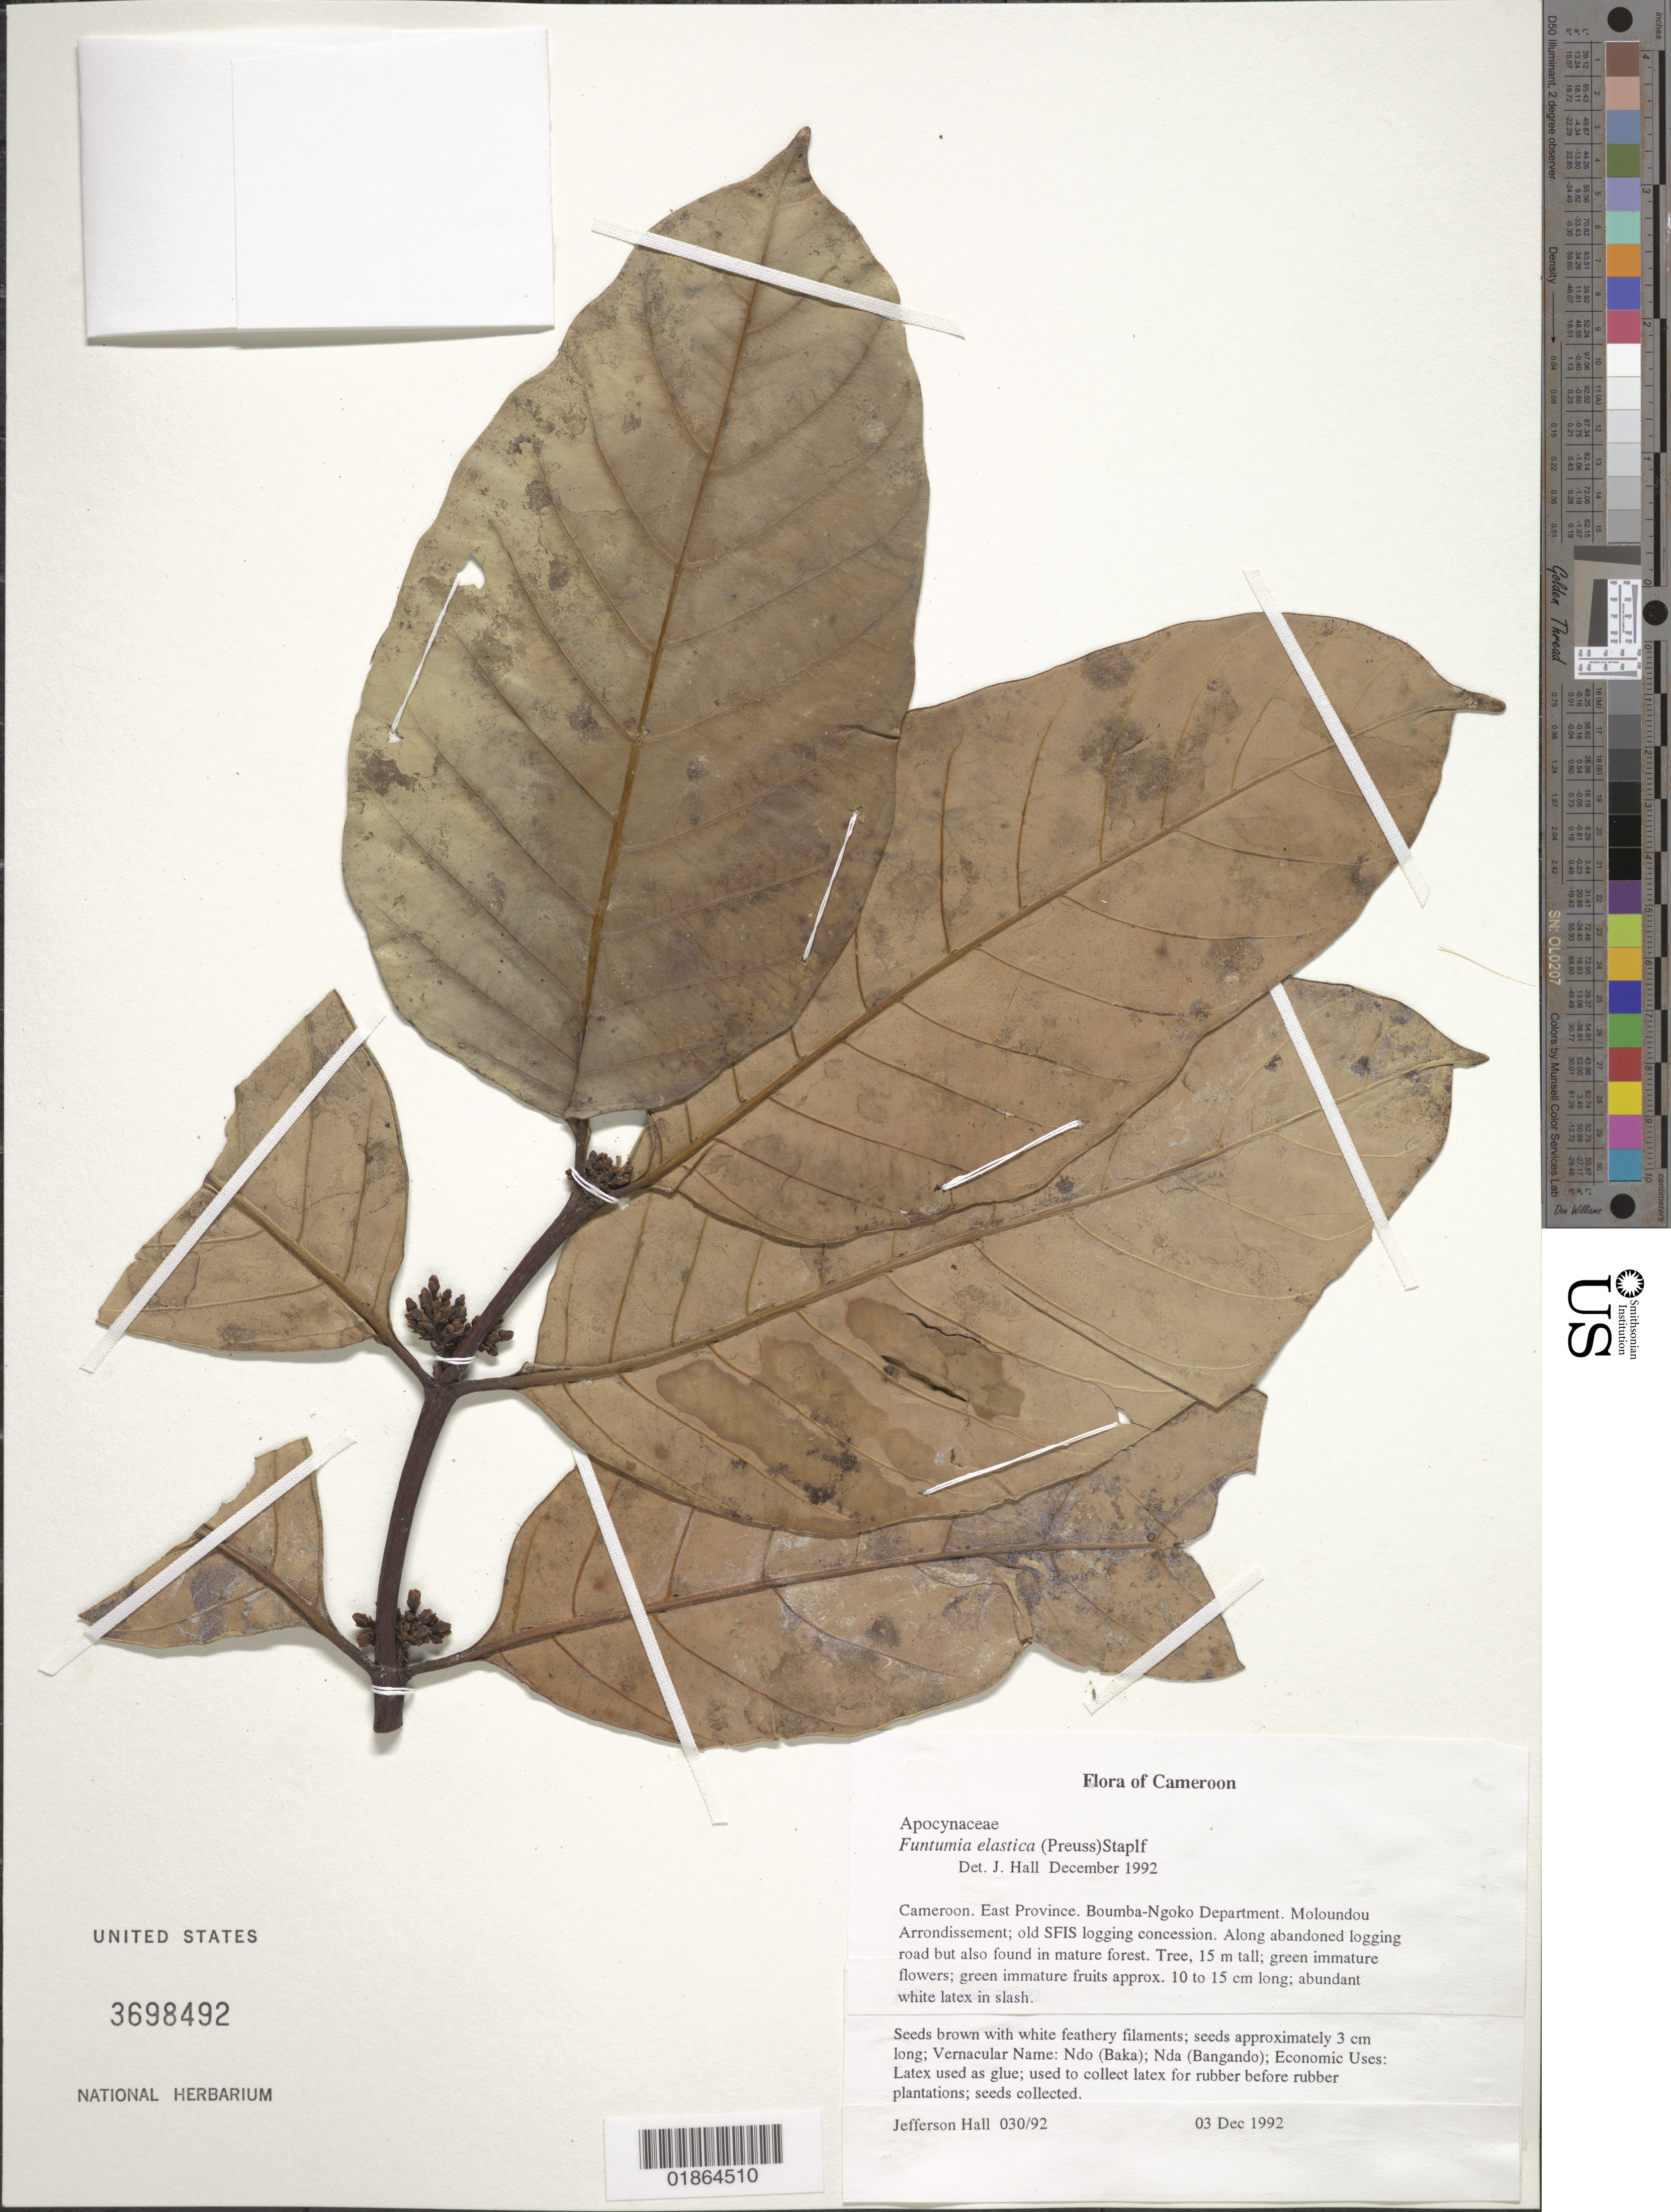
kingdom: Plantae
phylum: Tracheophyta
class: Magnoliopsida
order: Gentianales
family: Apocynaceae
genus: Funtumia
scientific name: Funtumia elastica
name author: Stapf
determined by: Hall, Jefferson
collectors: J. Hall & -. Edouard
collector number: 030/92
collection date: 1992-12-10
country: Cameroon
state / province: Est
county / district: Boumba-ngoko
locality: Moloundou Arrondissement; old SFIS logging concession.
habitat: Along abandoned logging road but also found in mature forest.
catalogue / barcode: US 3698492